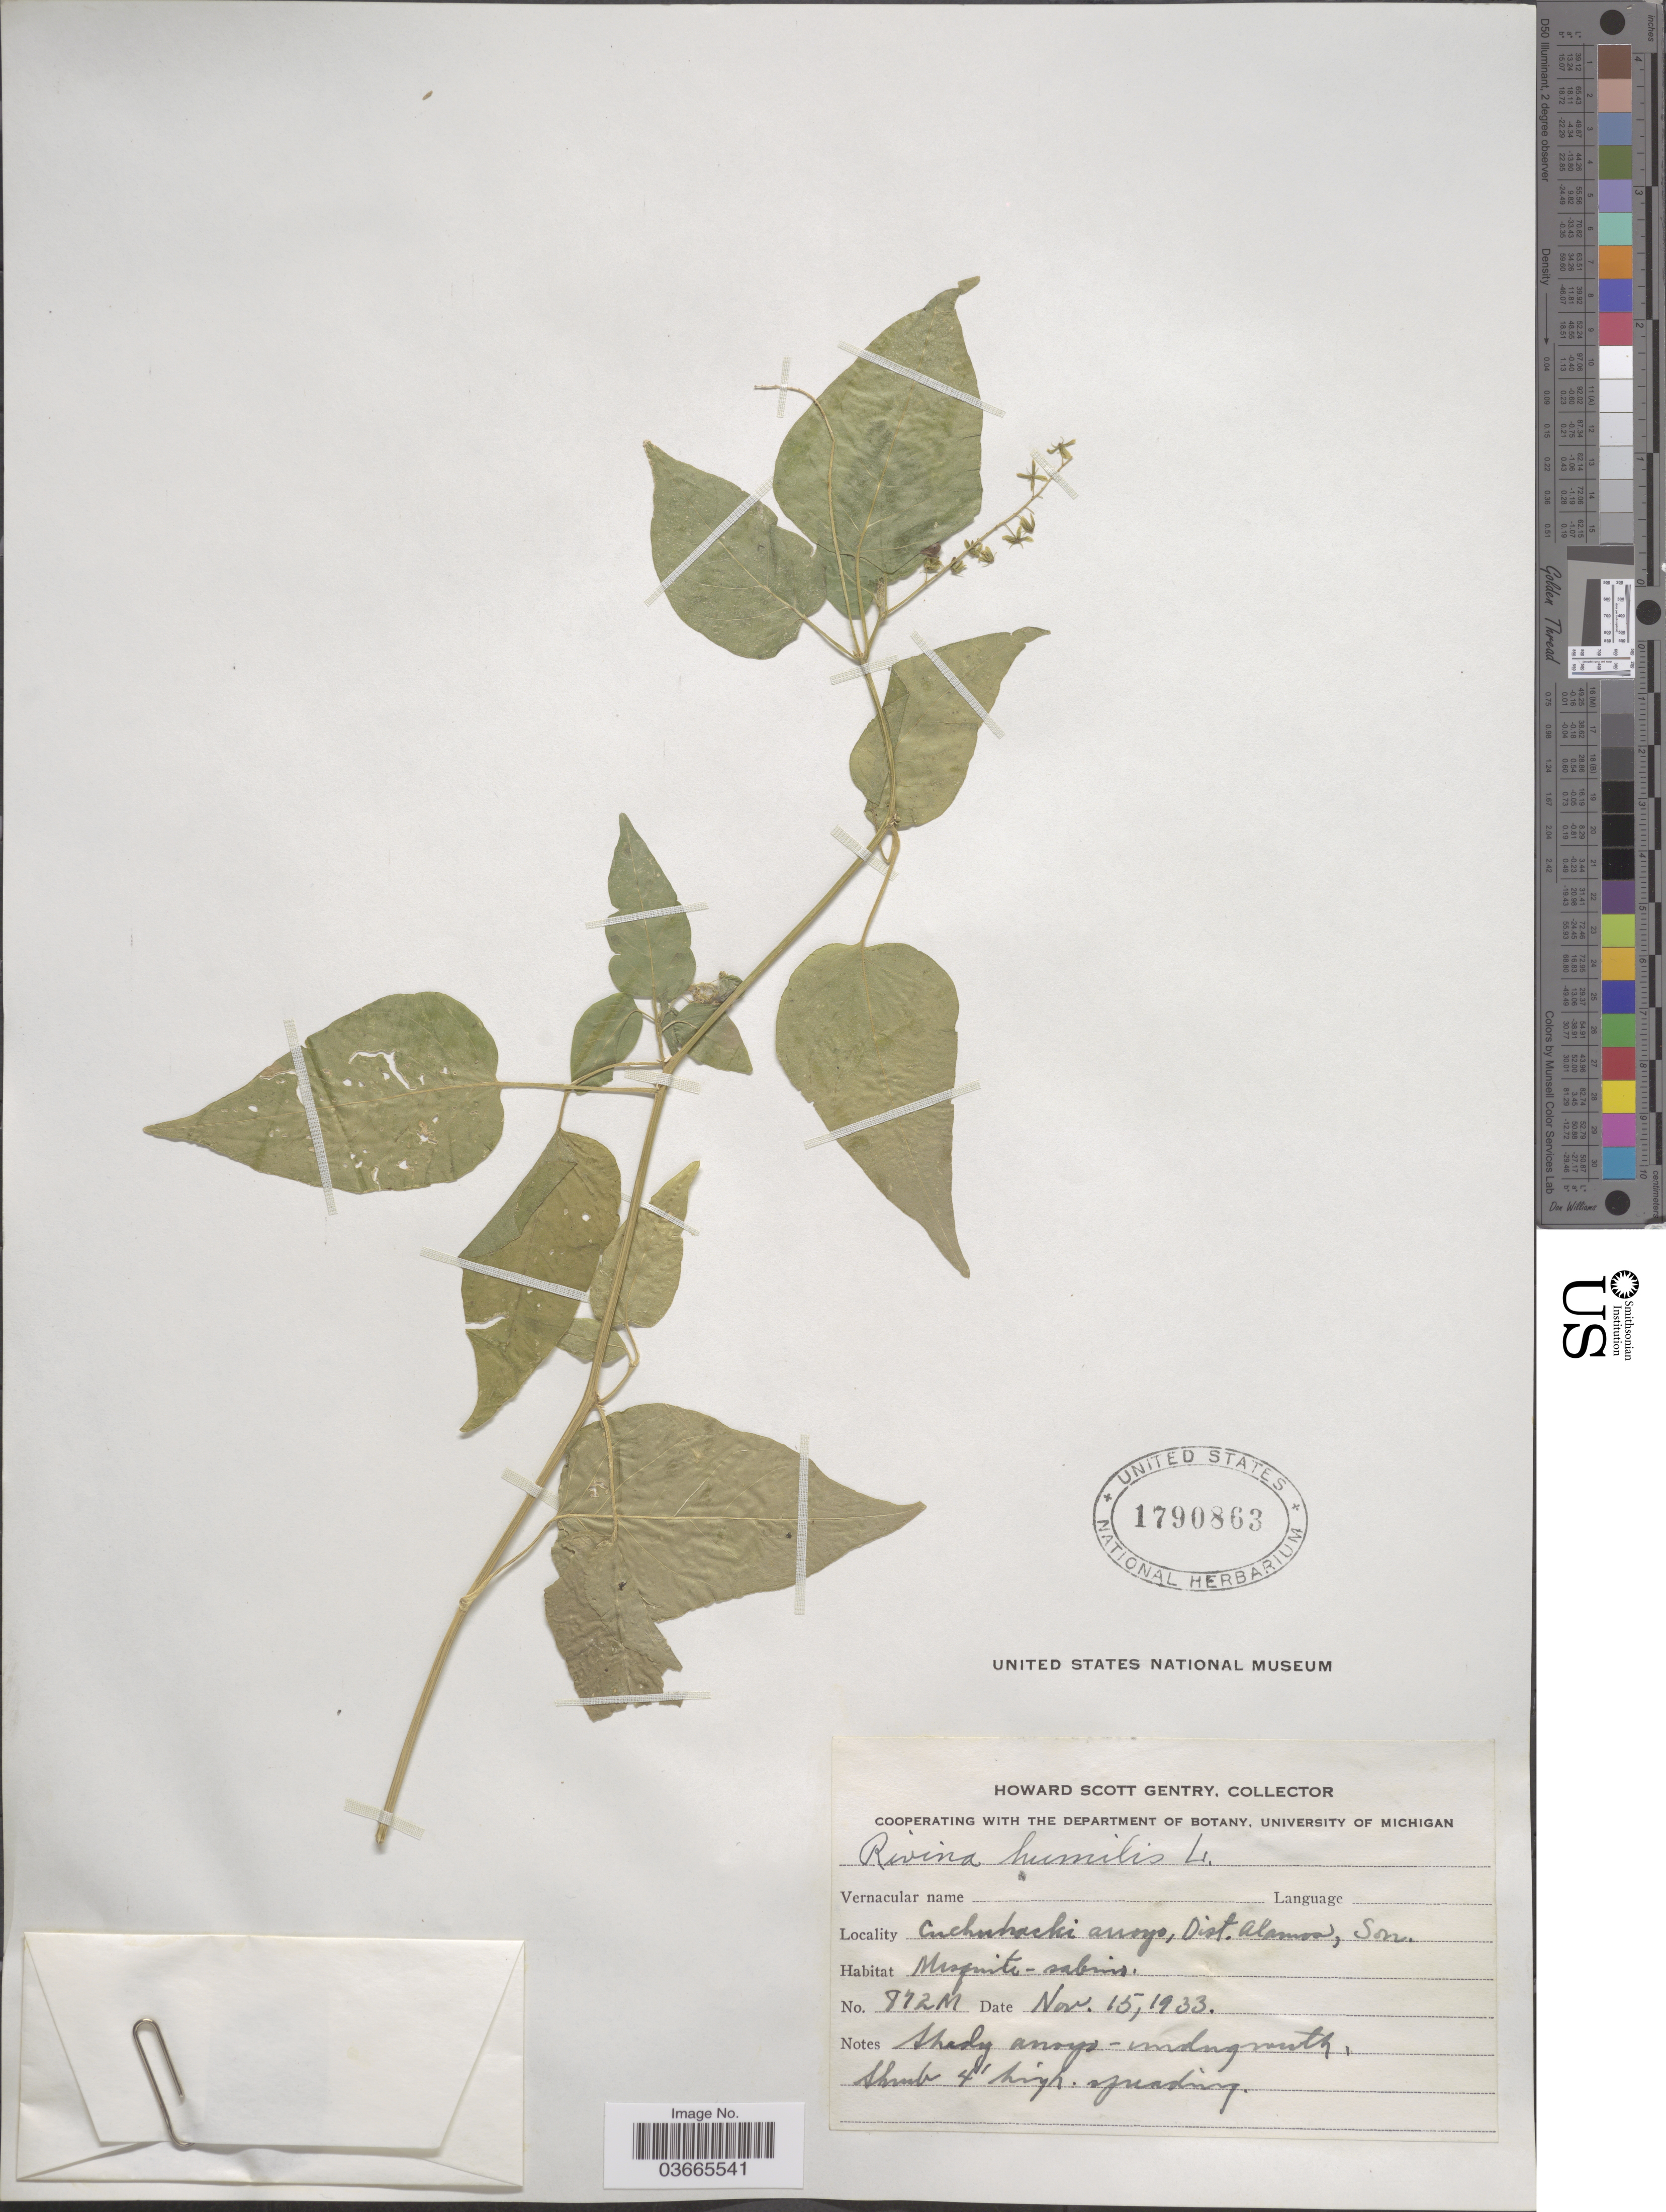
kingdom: Plantae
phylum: Tracheophyta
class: Magnoliopsida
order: Caryophyllales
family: Phytolaccaceae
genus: Rivina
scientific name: Rivina humilis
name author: L.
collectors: H. S. Gentry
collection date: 1933-11-15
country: Mexico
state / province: Sonora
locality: Cuchuhacki arroyo, Dist. Alamos.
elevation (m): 872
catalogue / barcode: US 1790863